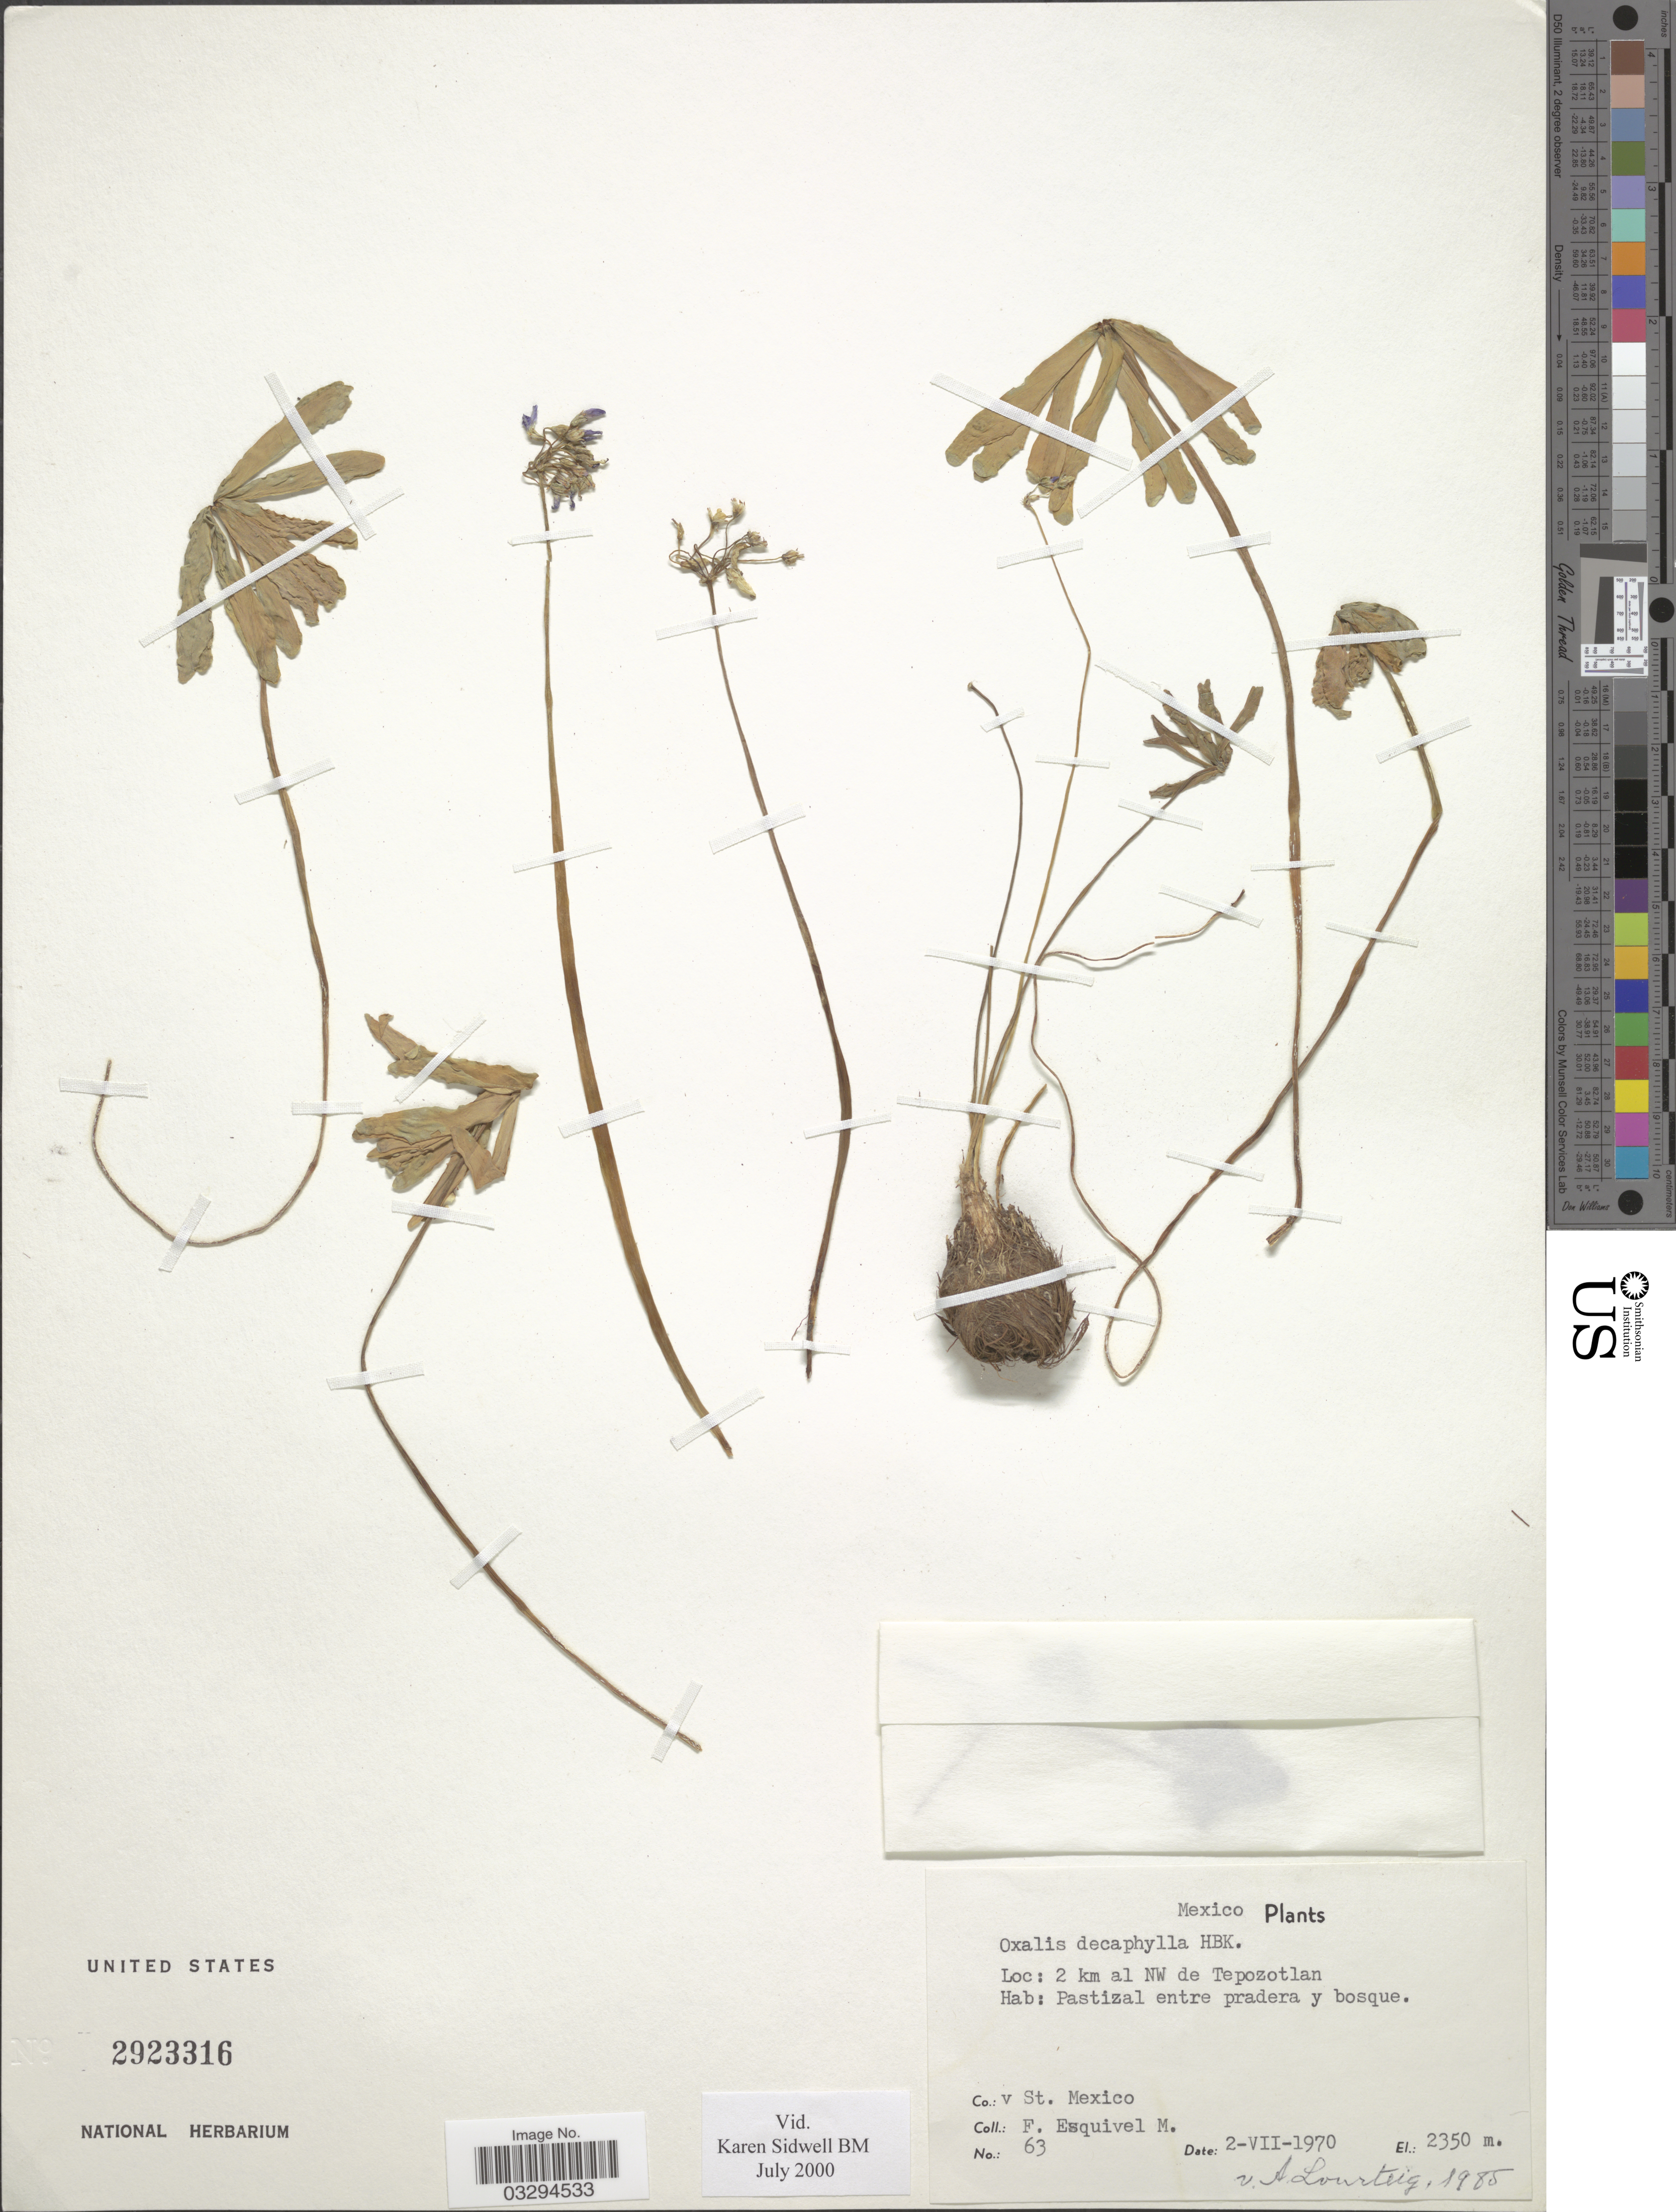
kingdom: Plantae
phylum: Tracheophyta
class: Magnoliopsida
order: Oxalidales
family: Oxalidaceae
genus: Oxalis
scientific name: Oxalis decaphylla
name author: Kunth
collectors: F. Esquivel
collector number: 63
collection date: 1970-07-02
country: Mexico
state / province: México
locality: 2 km al NW de Tepozotlan, v St. Mexico.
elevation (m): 2350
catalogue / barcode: US 2923316